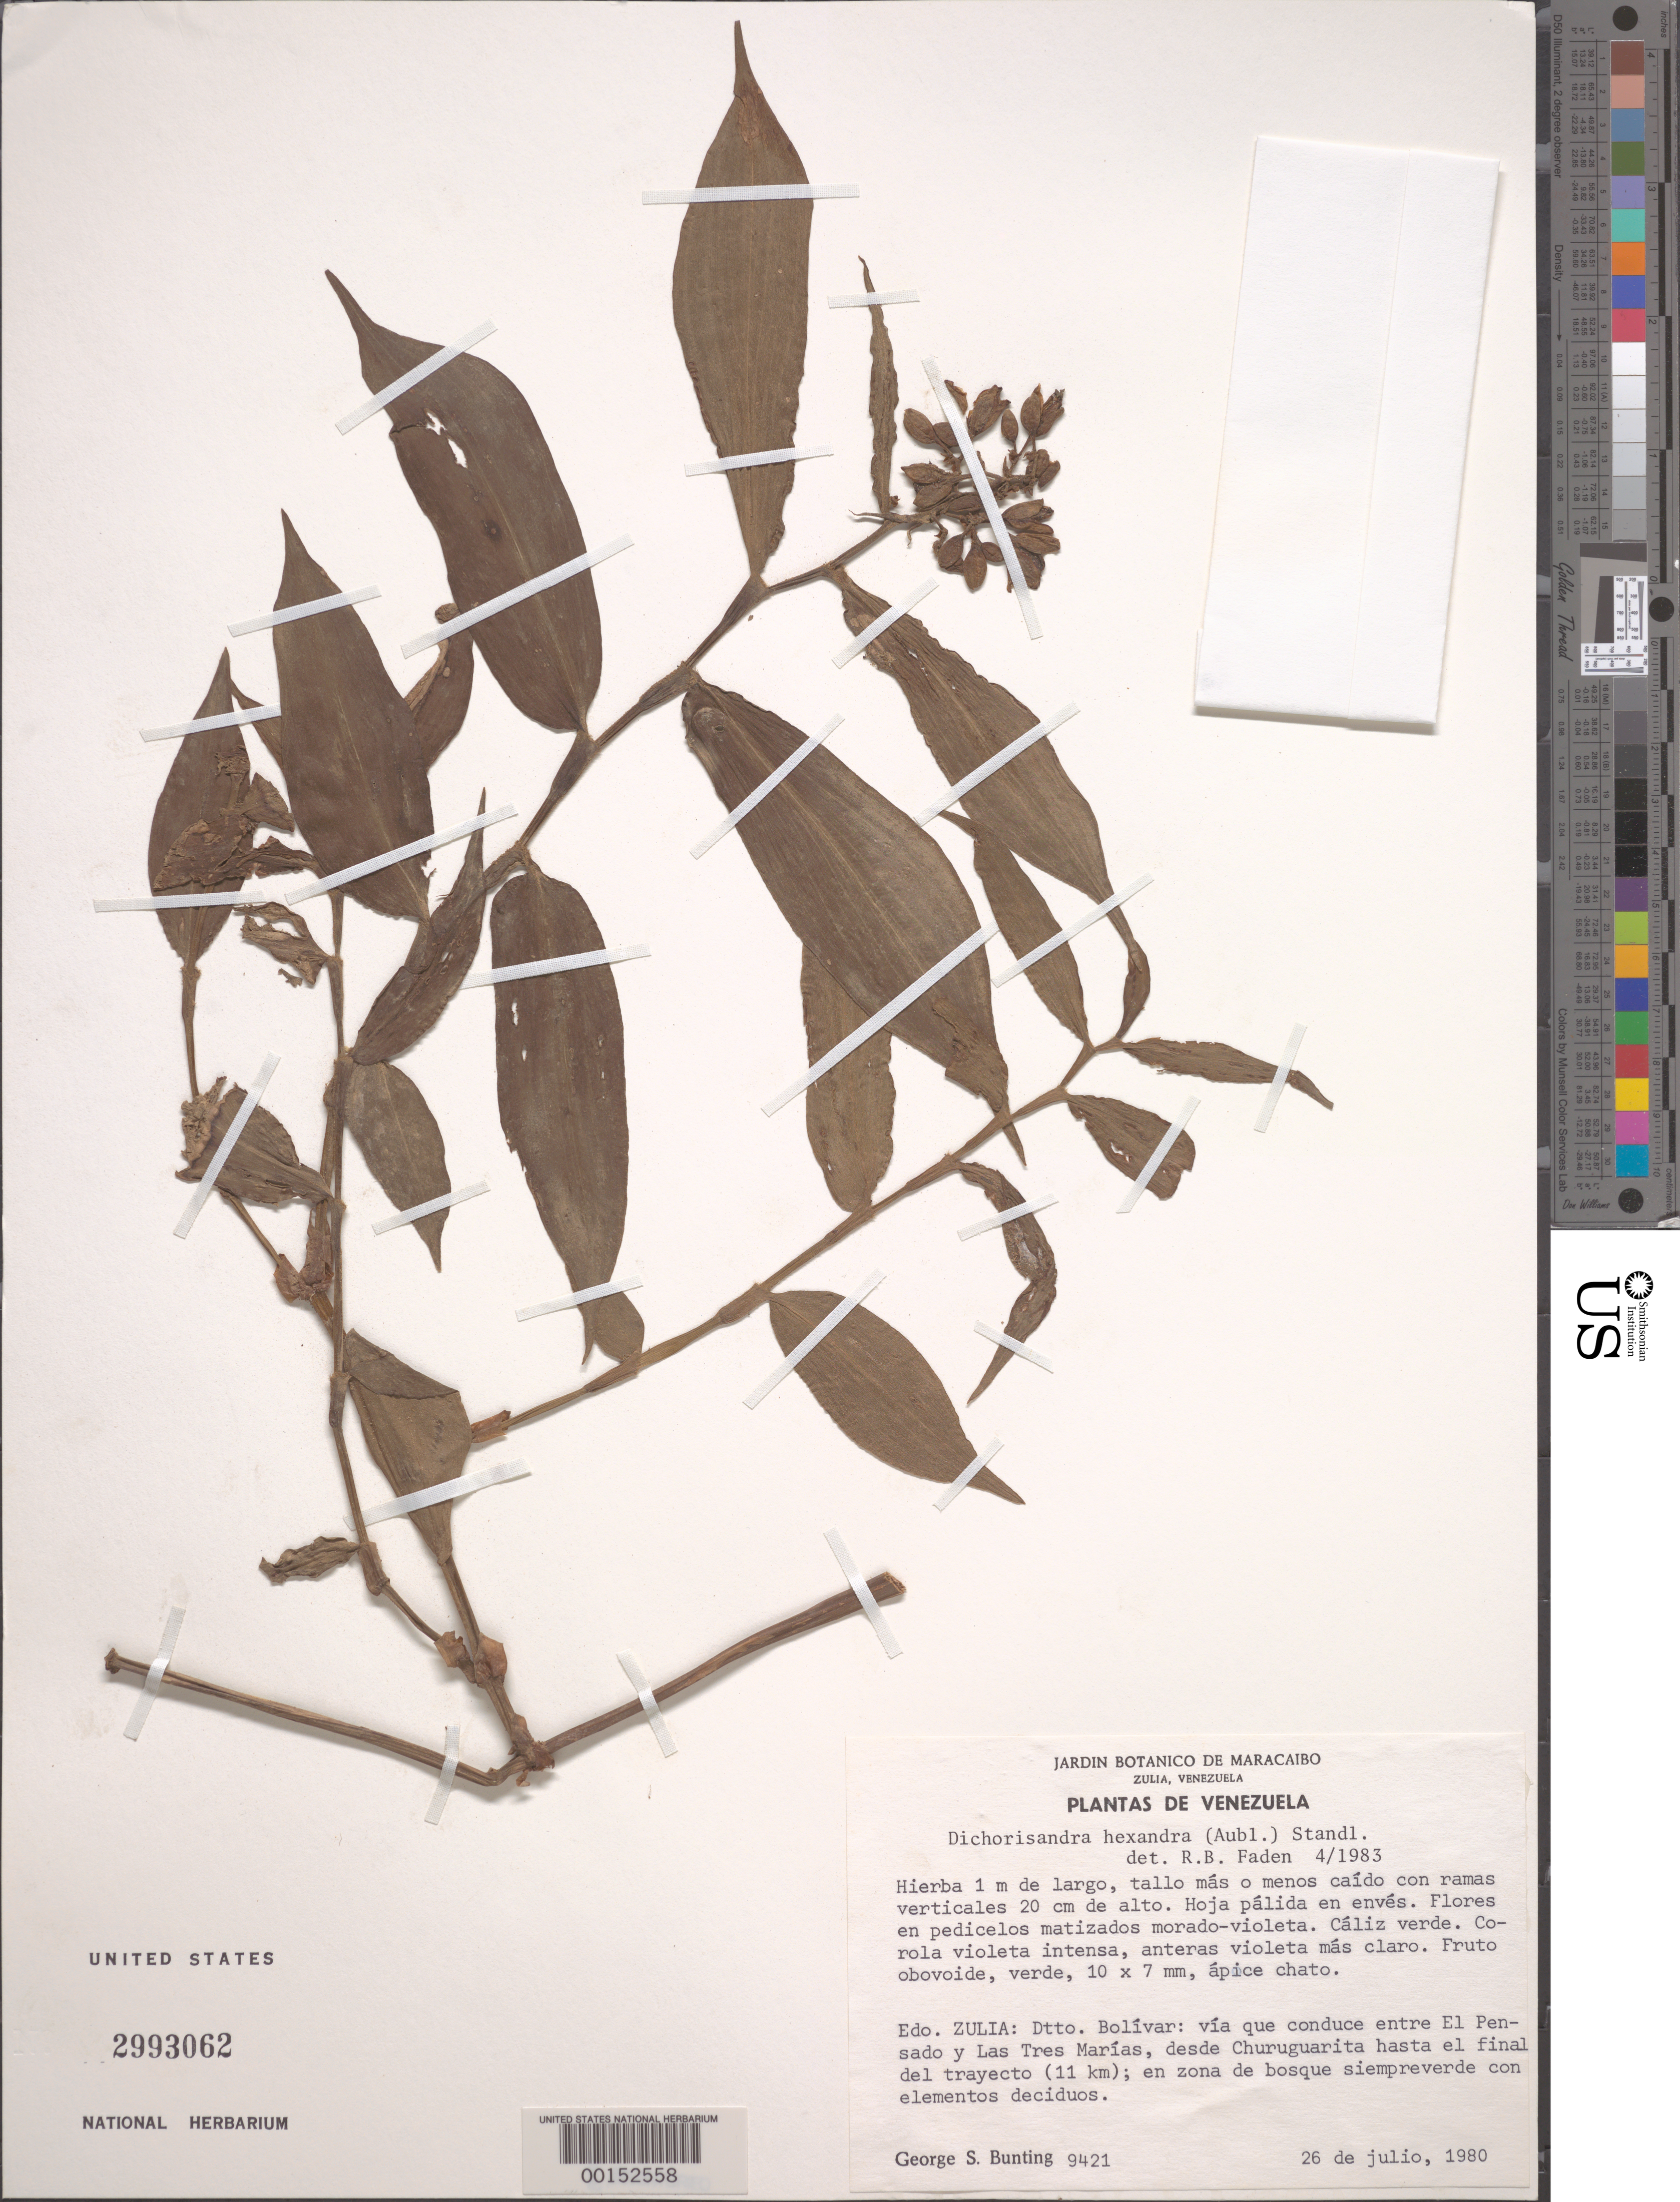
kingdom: Plantae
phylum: Tracheophyta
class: Liliopsida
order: Commelinales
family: Commelinaceae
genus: Dichorisandra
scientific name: Dichorisandra hexandra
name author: (Aubl.) Standl.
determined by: Faden, Robert B., (US), Smithsonian Institution - National Museum of Natural History (UNITED STATES)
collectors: G. S. Bunting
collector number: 9421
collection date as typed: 26 Jul 1980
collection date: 1980-07-26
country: Venezuela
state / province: Zulia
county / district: Simón Bolívar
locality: Las tres marias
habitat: Evergreen forest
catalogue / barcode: US 2993062